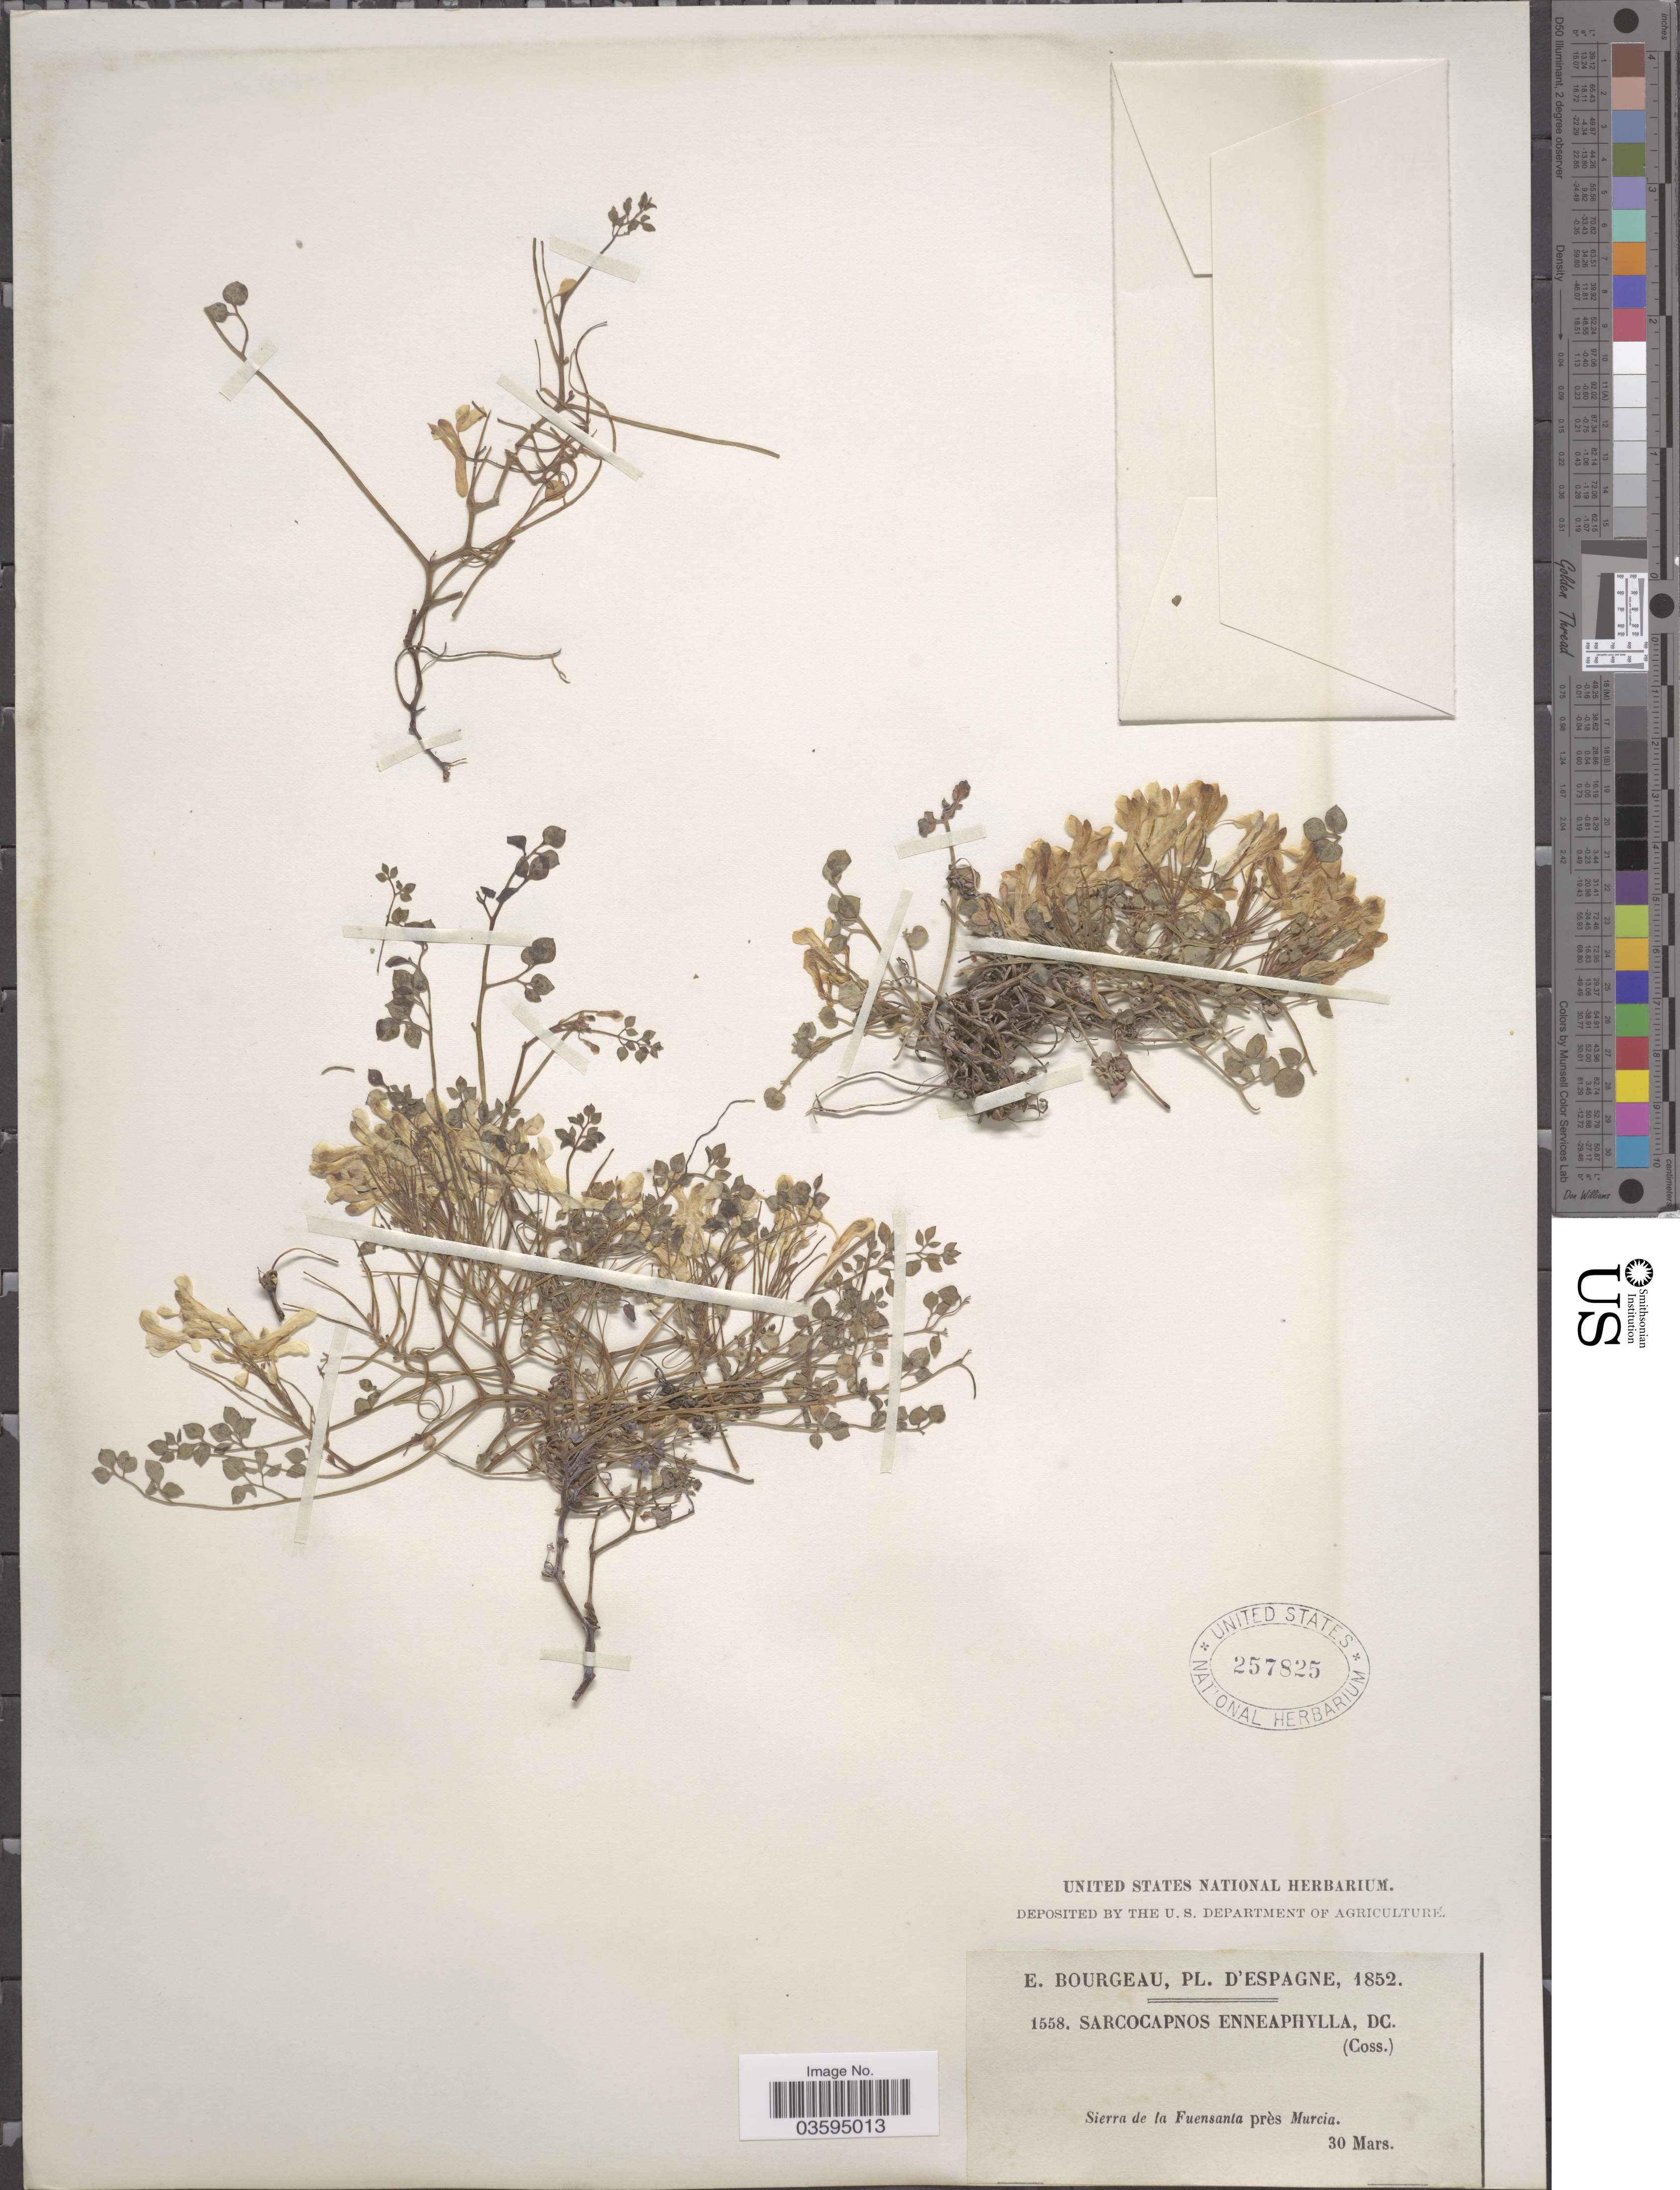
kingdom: Plantae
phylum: Tracheophyta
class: Magnoliopsida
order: Ranunculales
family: Papaveraceae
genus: Corydalis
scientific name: Corydalis enneaphylla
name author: (L.) DC.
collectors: E. Bourgeau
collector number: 1558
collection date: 1852-03-30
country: Spain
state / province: Murcia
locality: Espagne. Sierra de la Fuensanta près Murcia.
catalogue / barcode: US 257825